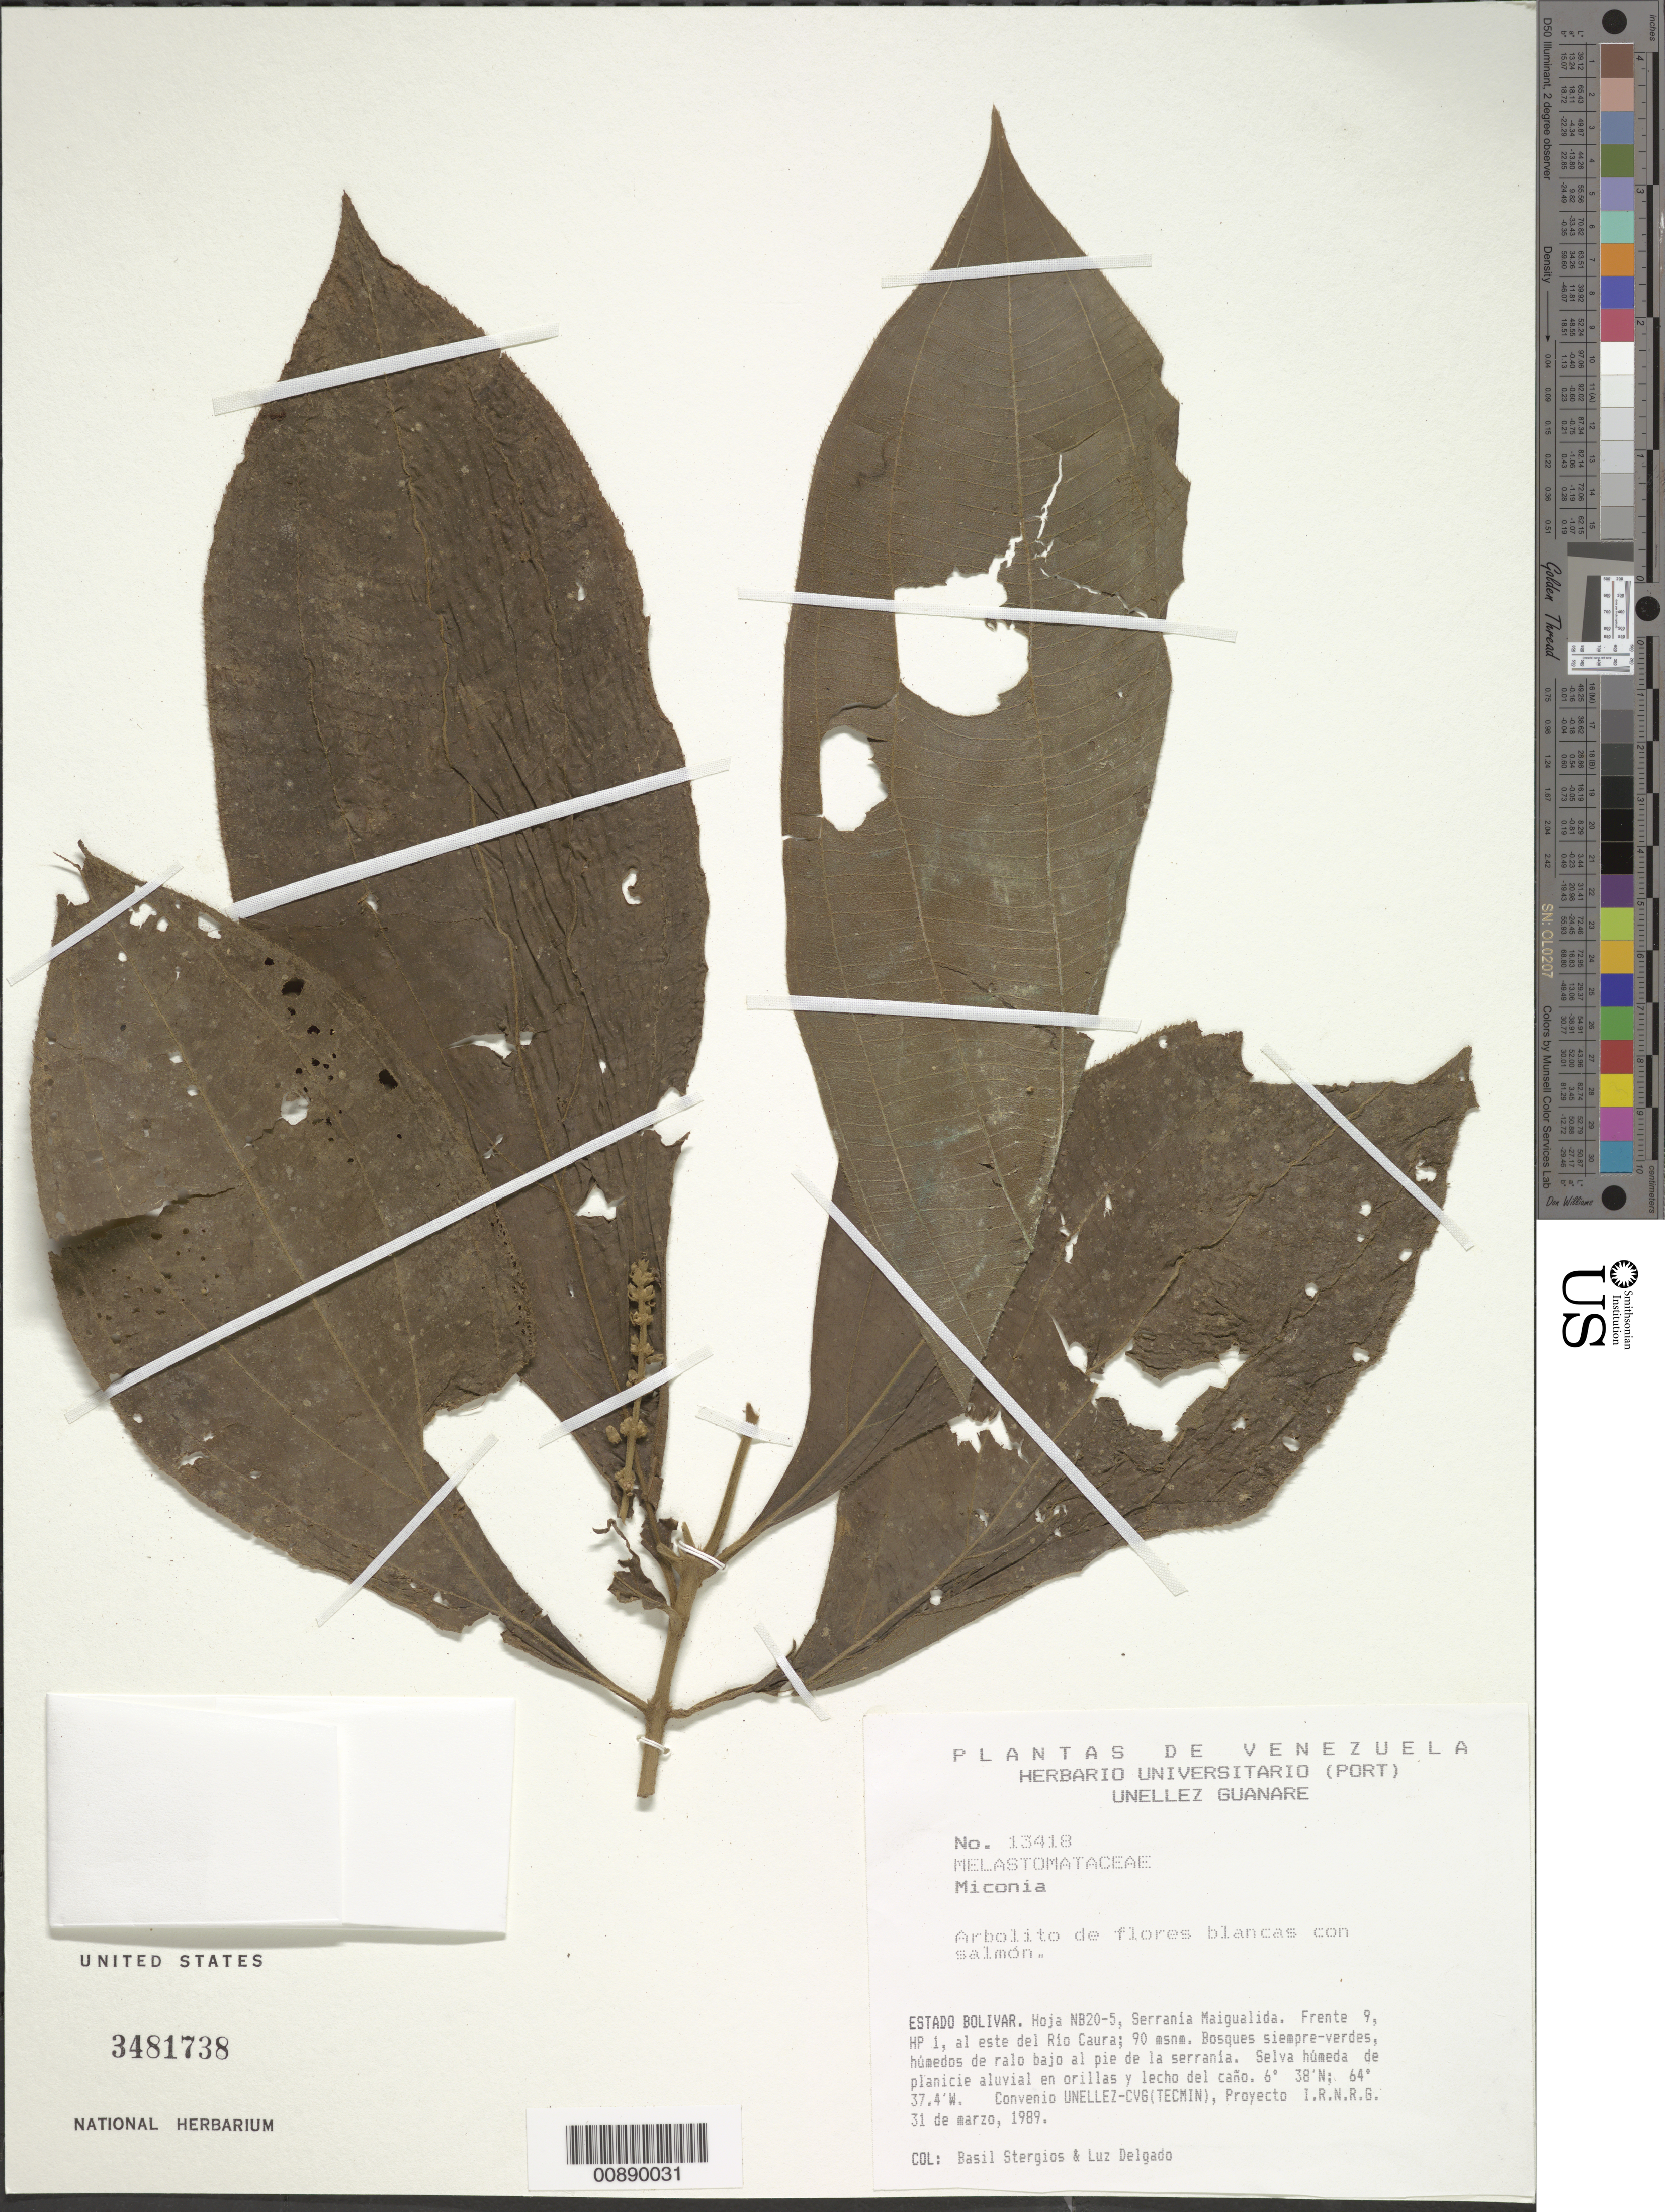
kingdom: Plantae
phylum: Tracheophyta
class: Magnoliopsida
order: Myrtales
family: Melastomataceae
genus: Miconia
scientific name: Miconia sp.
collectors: B. G. Stergios & L. Delgado V.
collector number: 13418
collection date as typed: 31-Mar-89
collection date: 1989-03-31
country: Venezuela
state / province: Bolívar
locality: Serrania Maigualida, E del río Caura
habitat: Bosques siempre verdes humedos de ralo bajo al pié de la serrania; selva húmeda de planicie aluvial en orillas y lecho del caño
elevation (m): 90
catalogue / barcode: US 3481738